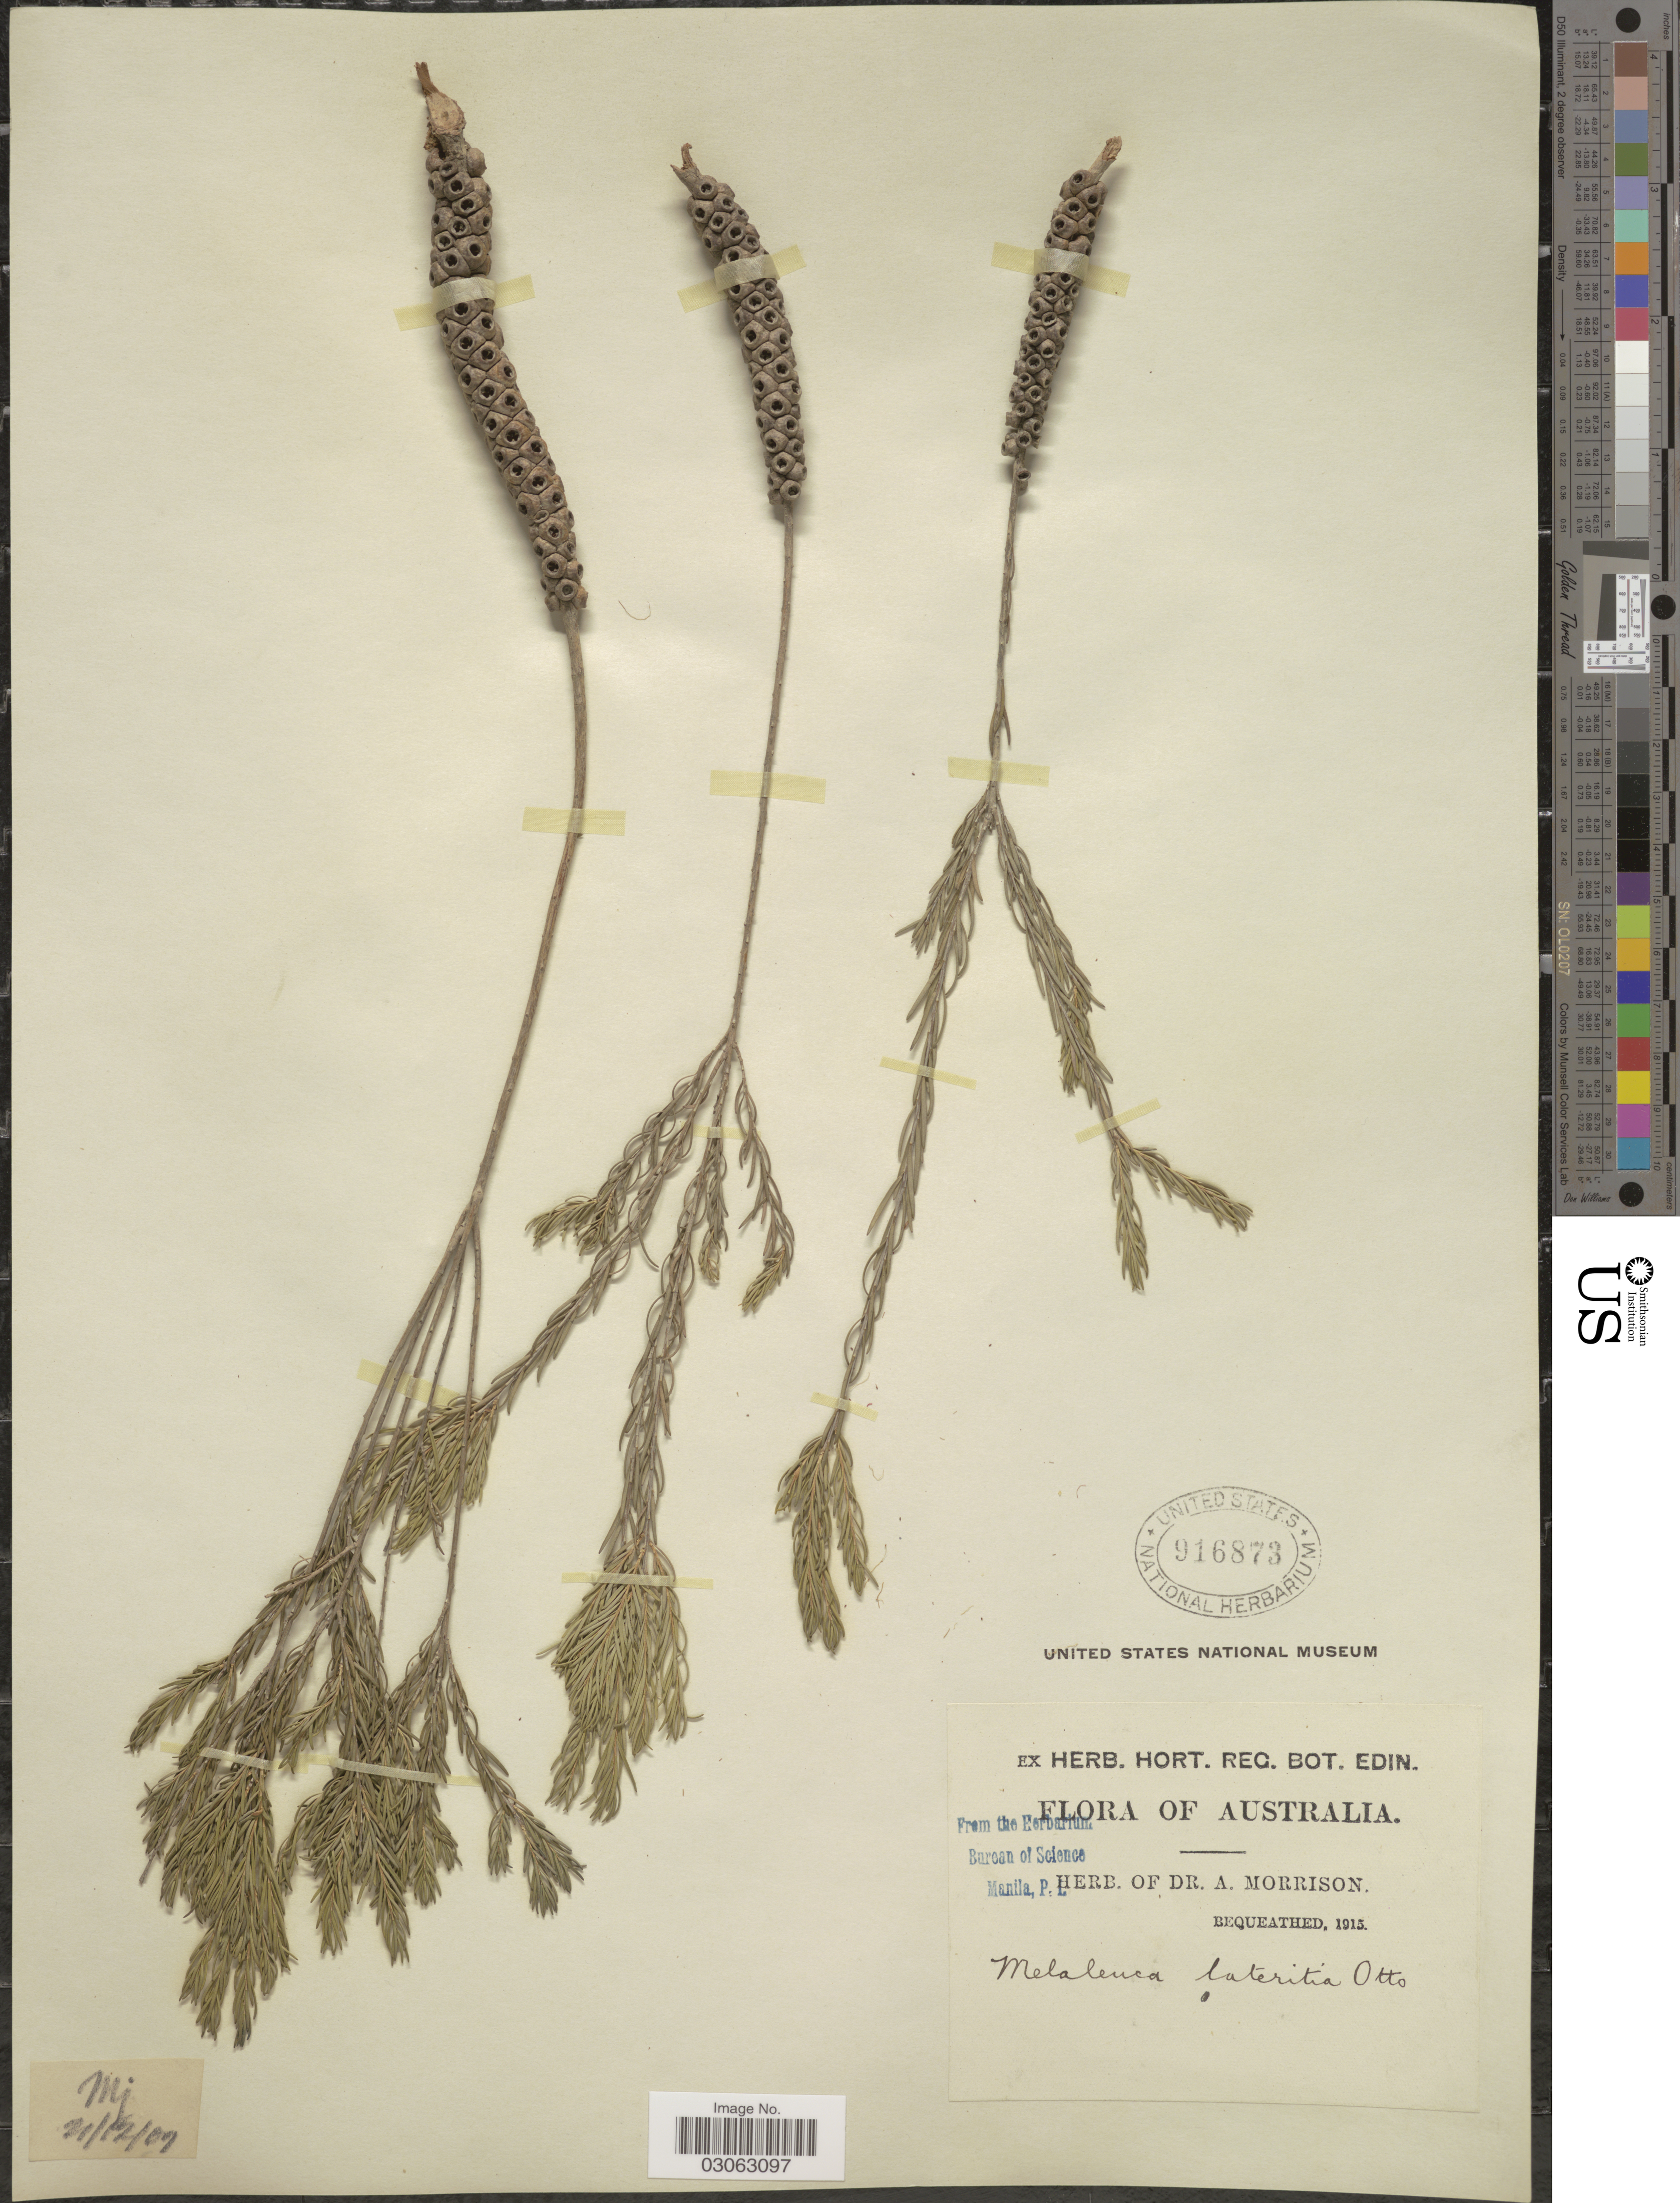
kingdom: Plantae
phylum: Tracheophyta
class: Magnoliopsida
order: Myrtales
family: Myrtaceae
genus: Melaleuca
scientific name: Melaleuca lateritia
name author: A. Dietr.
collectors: ex herb. Dr. A. Morrison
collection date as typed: Transcribed d/m/y: 21/12/9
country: Australia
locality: Mj.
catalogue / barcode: US 916873